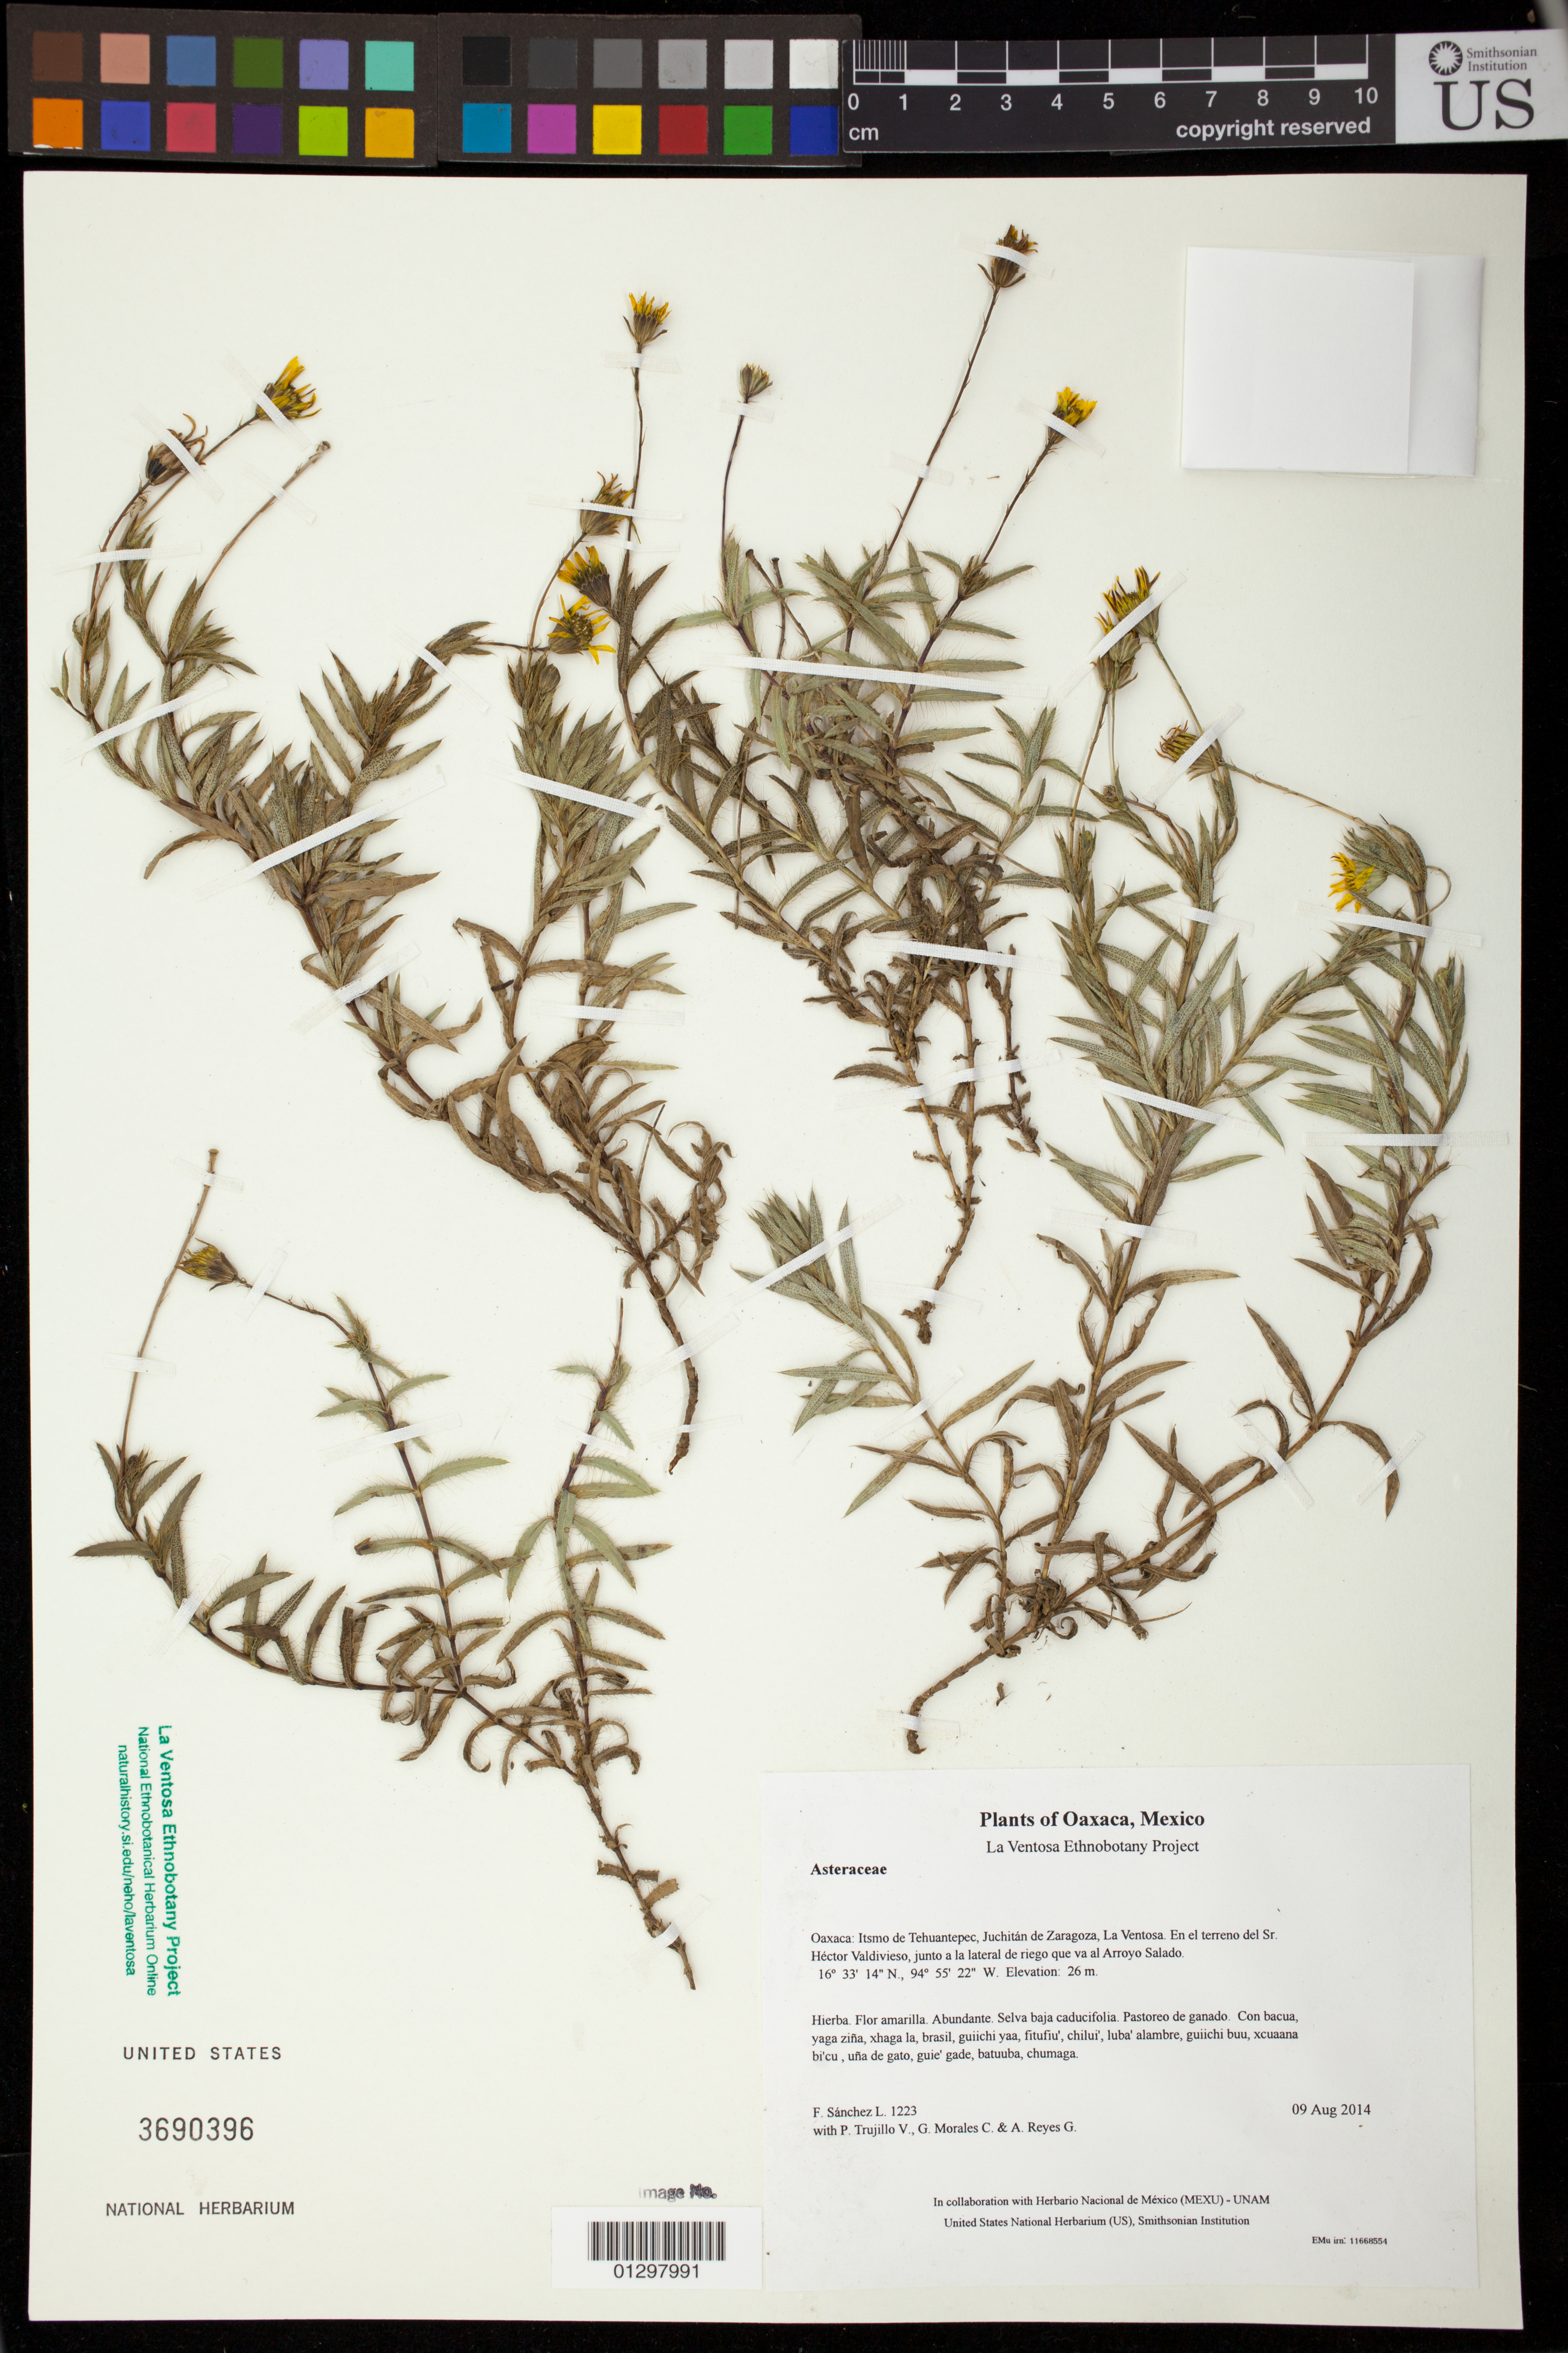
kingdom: Plantae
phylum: Tracheophyta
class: Magnoliopsida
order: Asterales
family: Asteraceae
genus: Pectis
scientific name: Pectis saturejoides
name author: (Mill.) Sch. Bip.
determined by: Robinson, Harold E.; Edwards, Robert D.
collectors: F. Sánchez L., P. Trujillo V., G. Morales C. & A. Reyes G.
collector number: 1223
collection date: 2014-08-09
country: Mexico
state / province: Oaxaca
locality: Itsmo de Tehuantepec, Juchitán de Zaragoza, La Ventosa. En el terreno del Sr. Héctor Valdivieso, junto a la lateral de riego que va al Arroyo Salado.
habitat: Selva baja caducifolia. Pastoreo de ganado.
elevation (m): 26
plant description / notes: MEXU, SERO, US; Guixi bandaga. Guie' naguchi. Stale.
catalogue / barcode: US 3690396